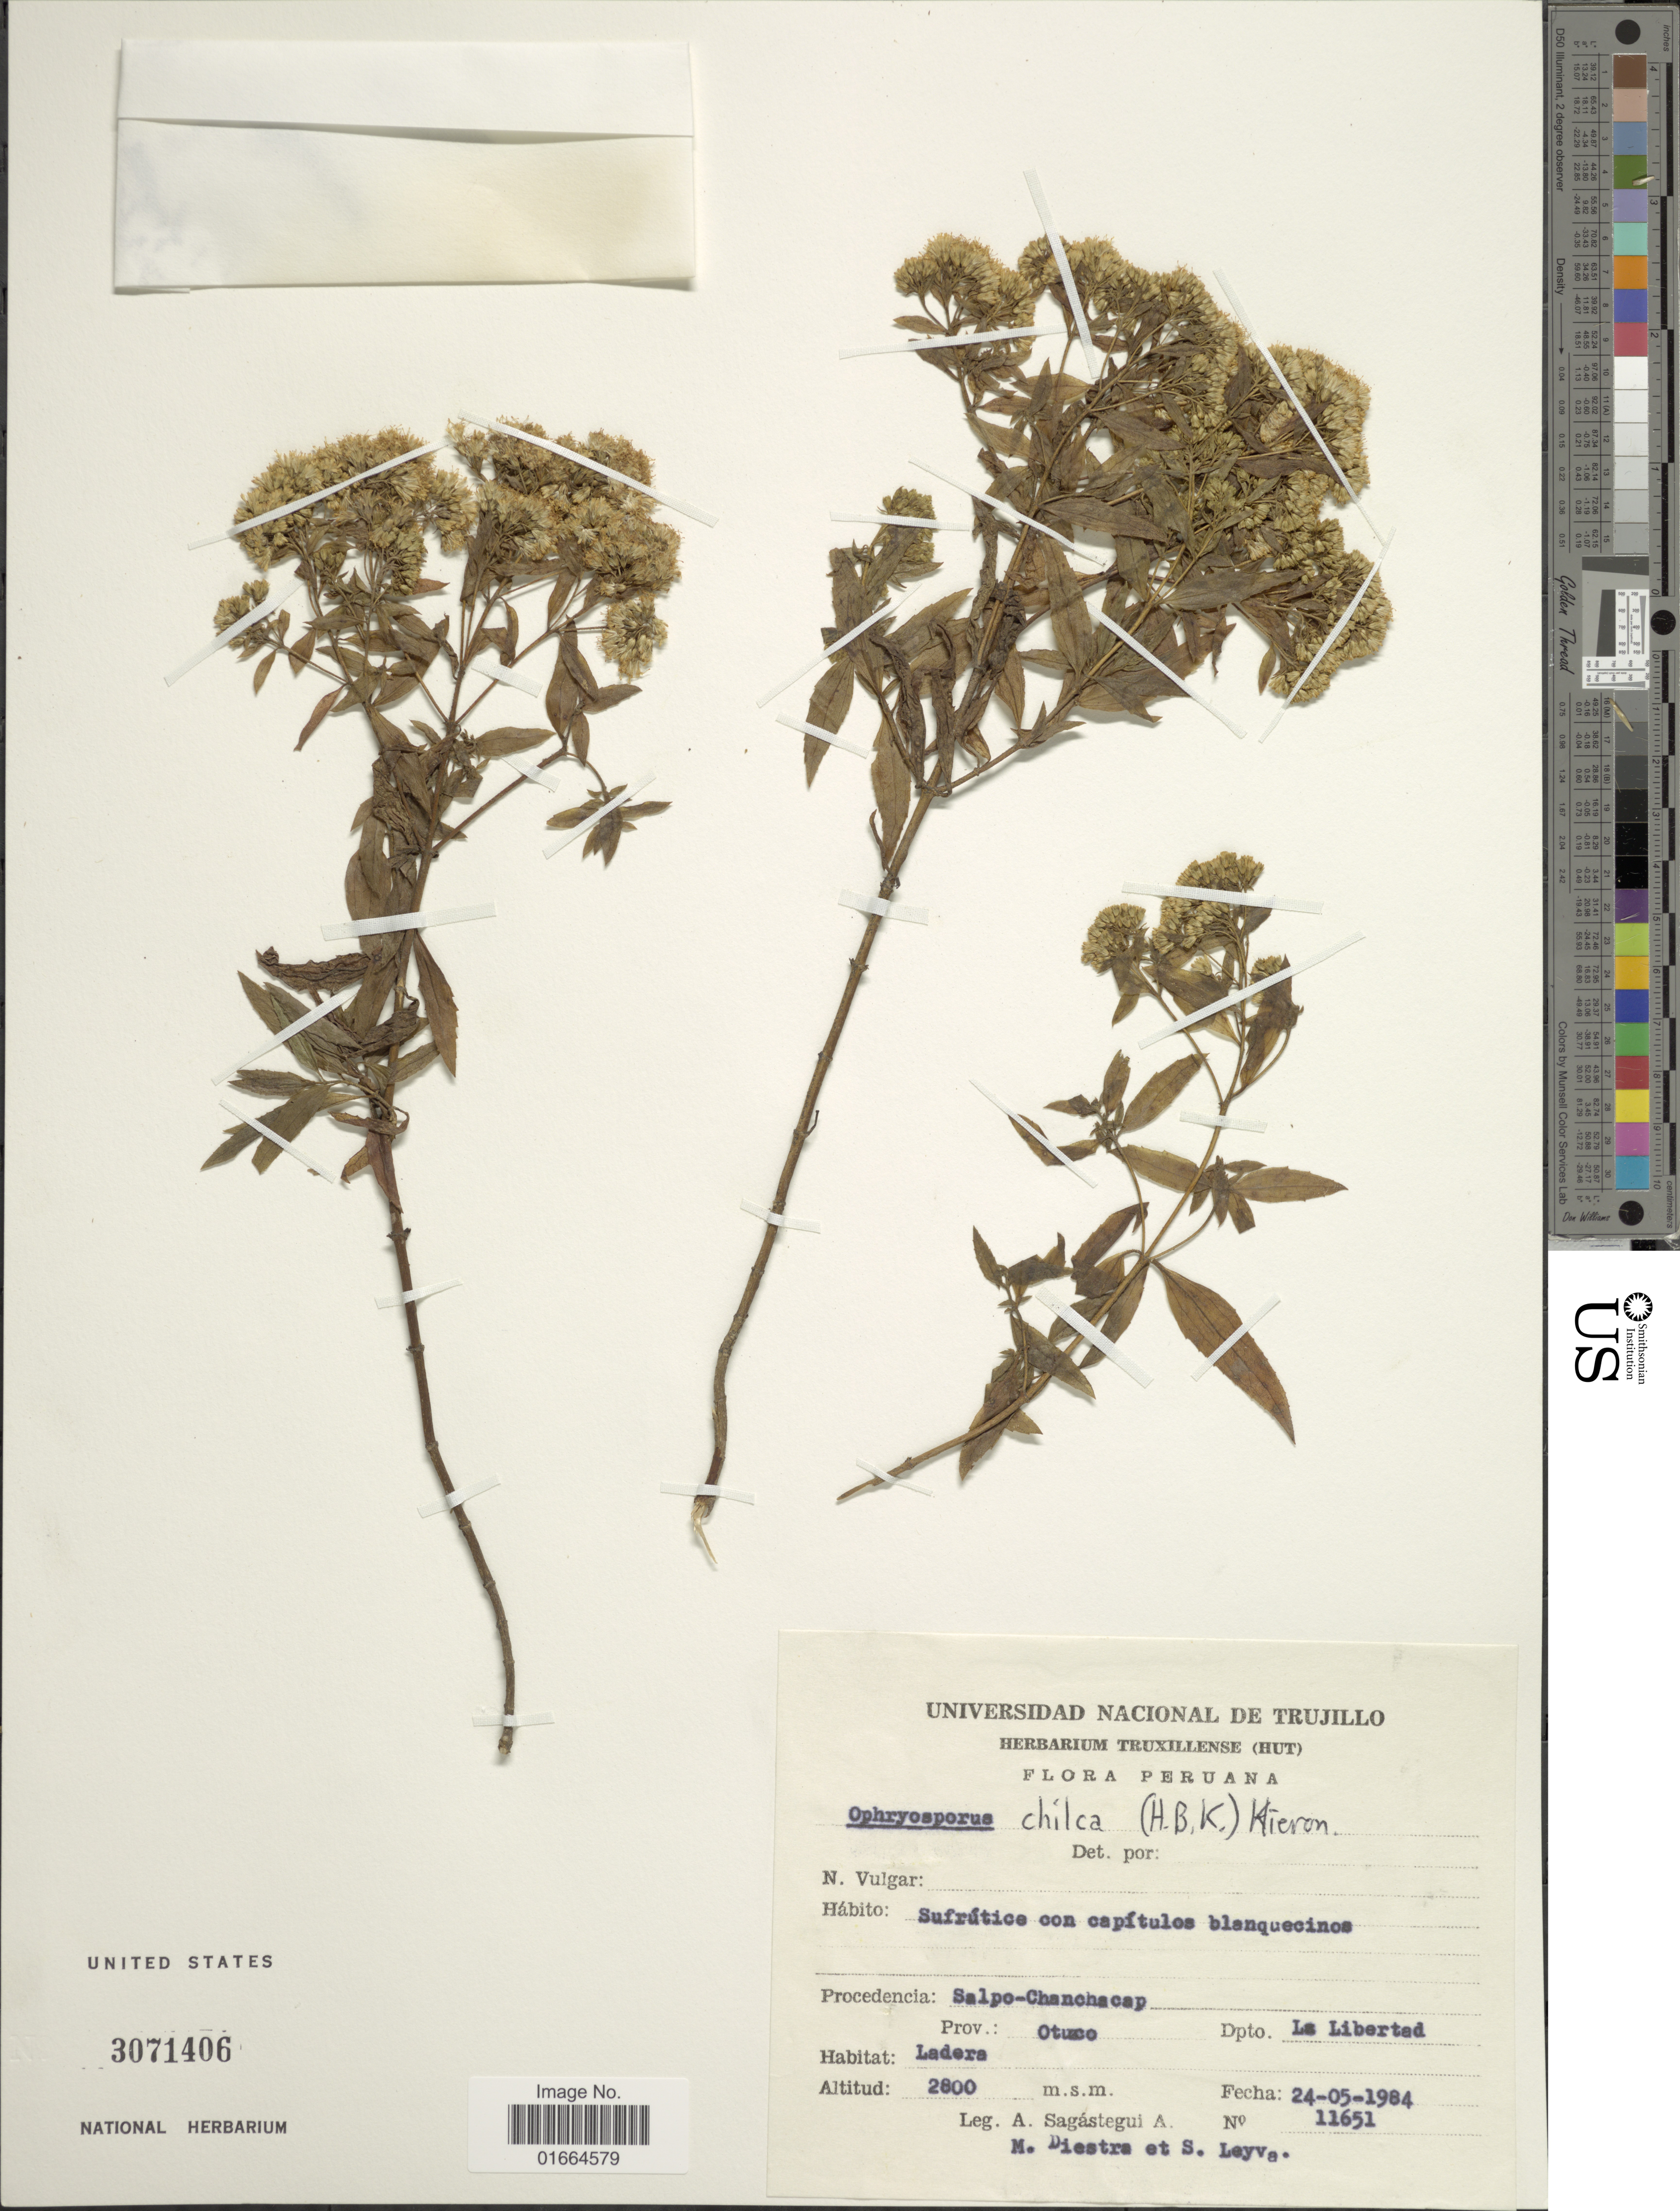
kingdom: Plantae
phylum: Tracheophyta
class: Magnoliopsida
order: Asterales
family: Asteraceae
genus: Ophryosporus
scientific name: Ophryosporus chilca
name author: (Kunth) Hieron.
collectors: A. Sagástegui A., M. Diestra & S. Leyva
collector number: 11651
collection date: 1984-05-24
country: Peru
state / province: La Libertad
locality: Procendencia: Salpo-Chanchacap, Prov.: Otuco, Dpto. La Libertad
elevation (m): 2800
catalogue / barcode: US 3071406